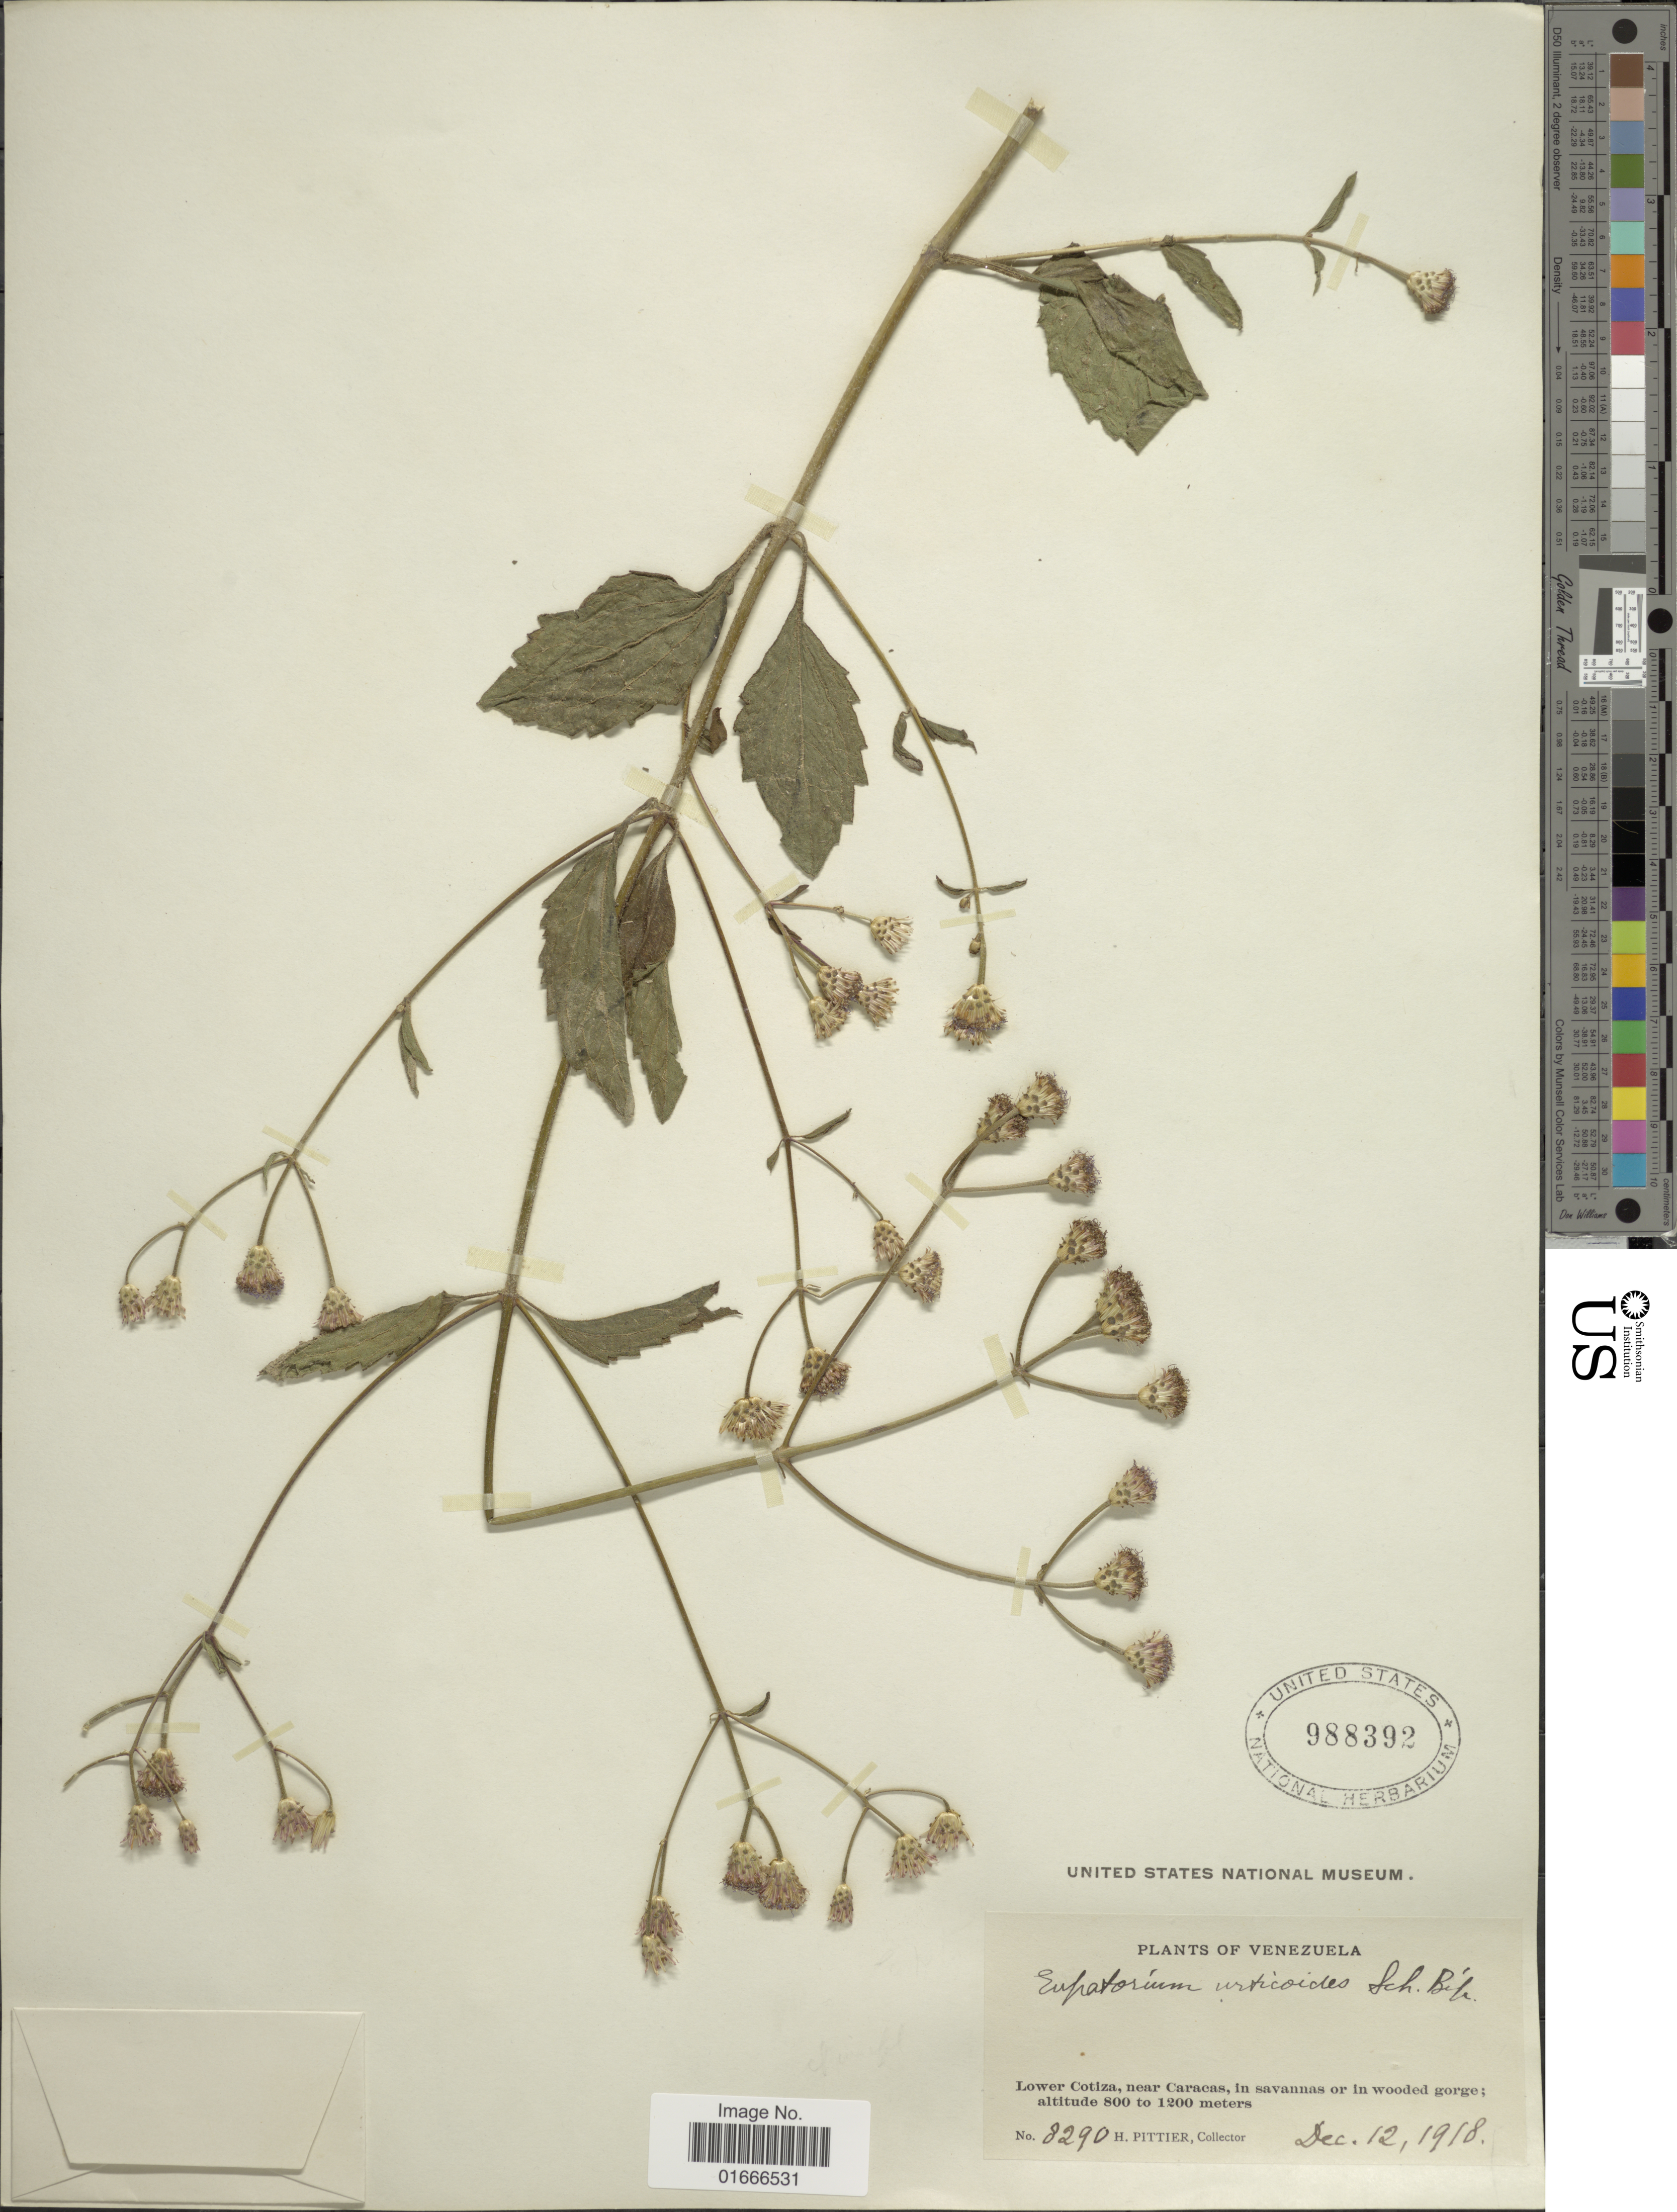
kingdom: Plantae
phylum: Tracheophyta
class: Magnoliopsida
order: Asterales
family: Asteraceae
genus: Chromolaena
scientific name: Chromolaena urticoides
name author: (Sch. Bip. ex Hieron.) R.M. King & H. Rob.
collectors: H. F. Pittier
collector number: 3290*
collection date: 1918-12-12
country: Venezuela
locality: Lower Cotiza, near Caracas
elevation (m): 800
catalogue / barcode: US 988392